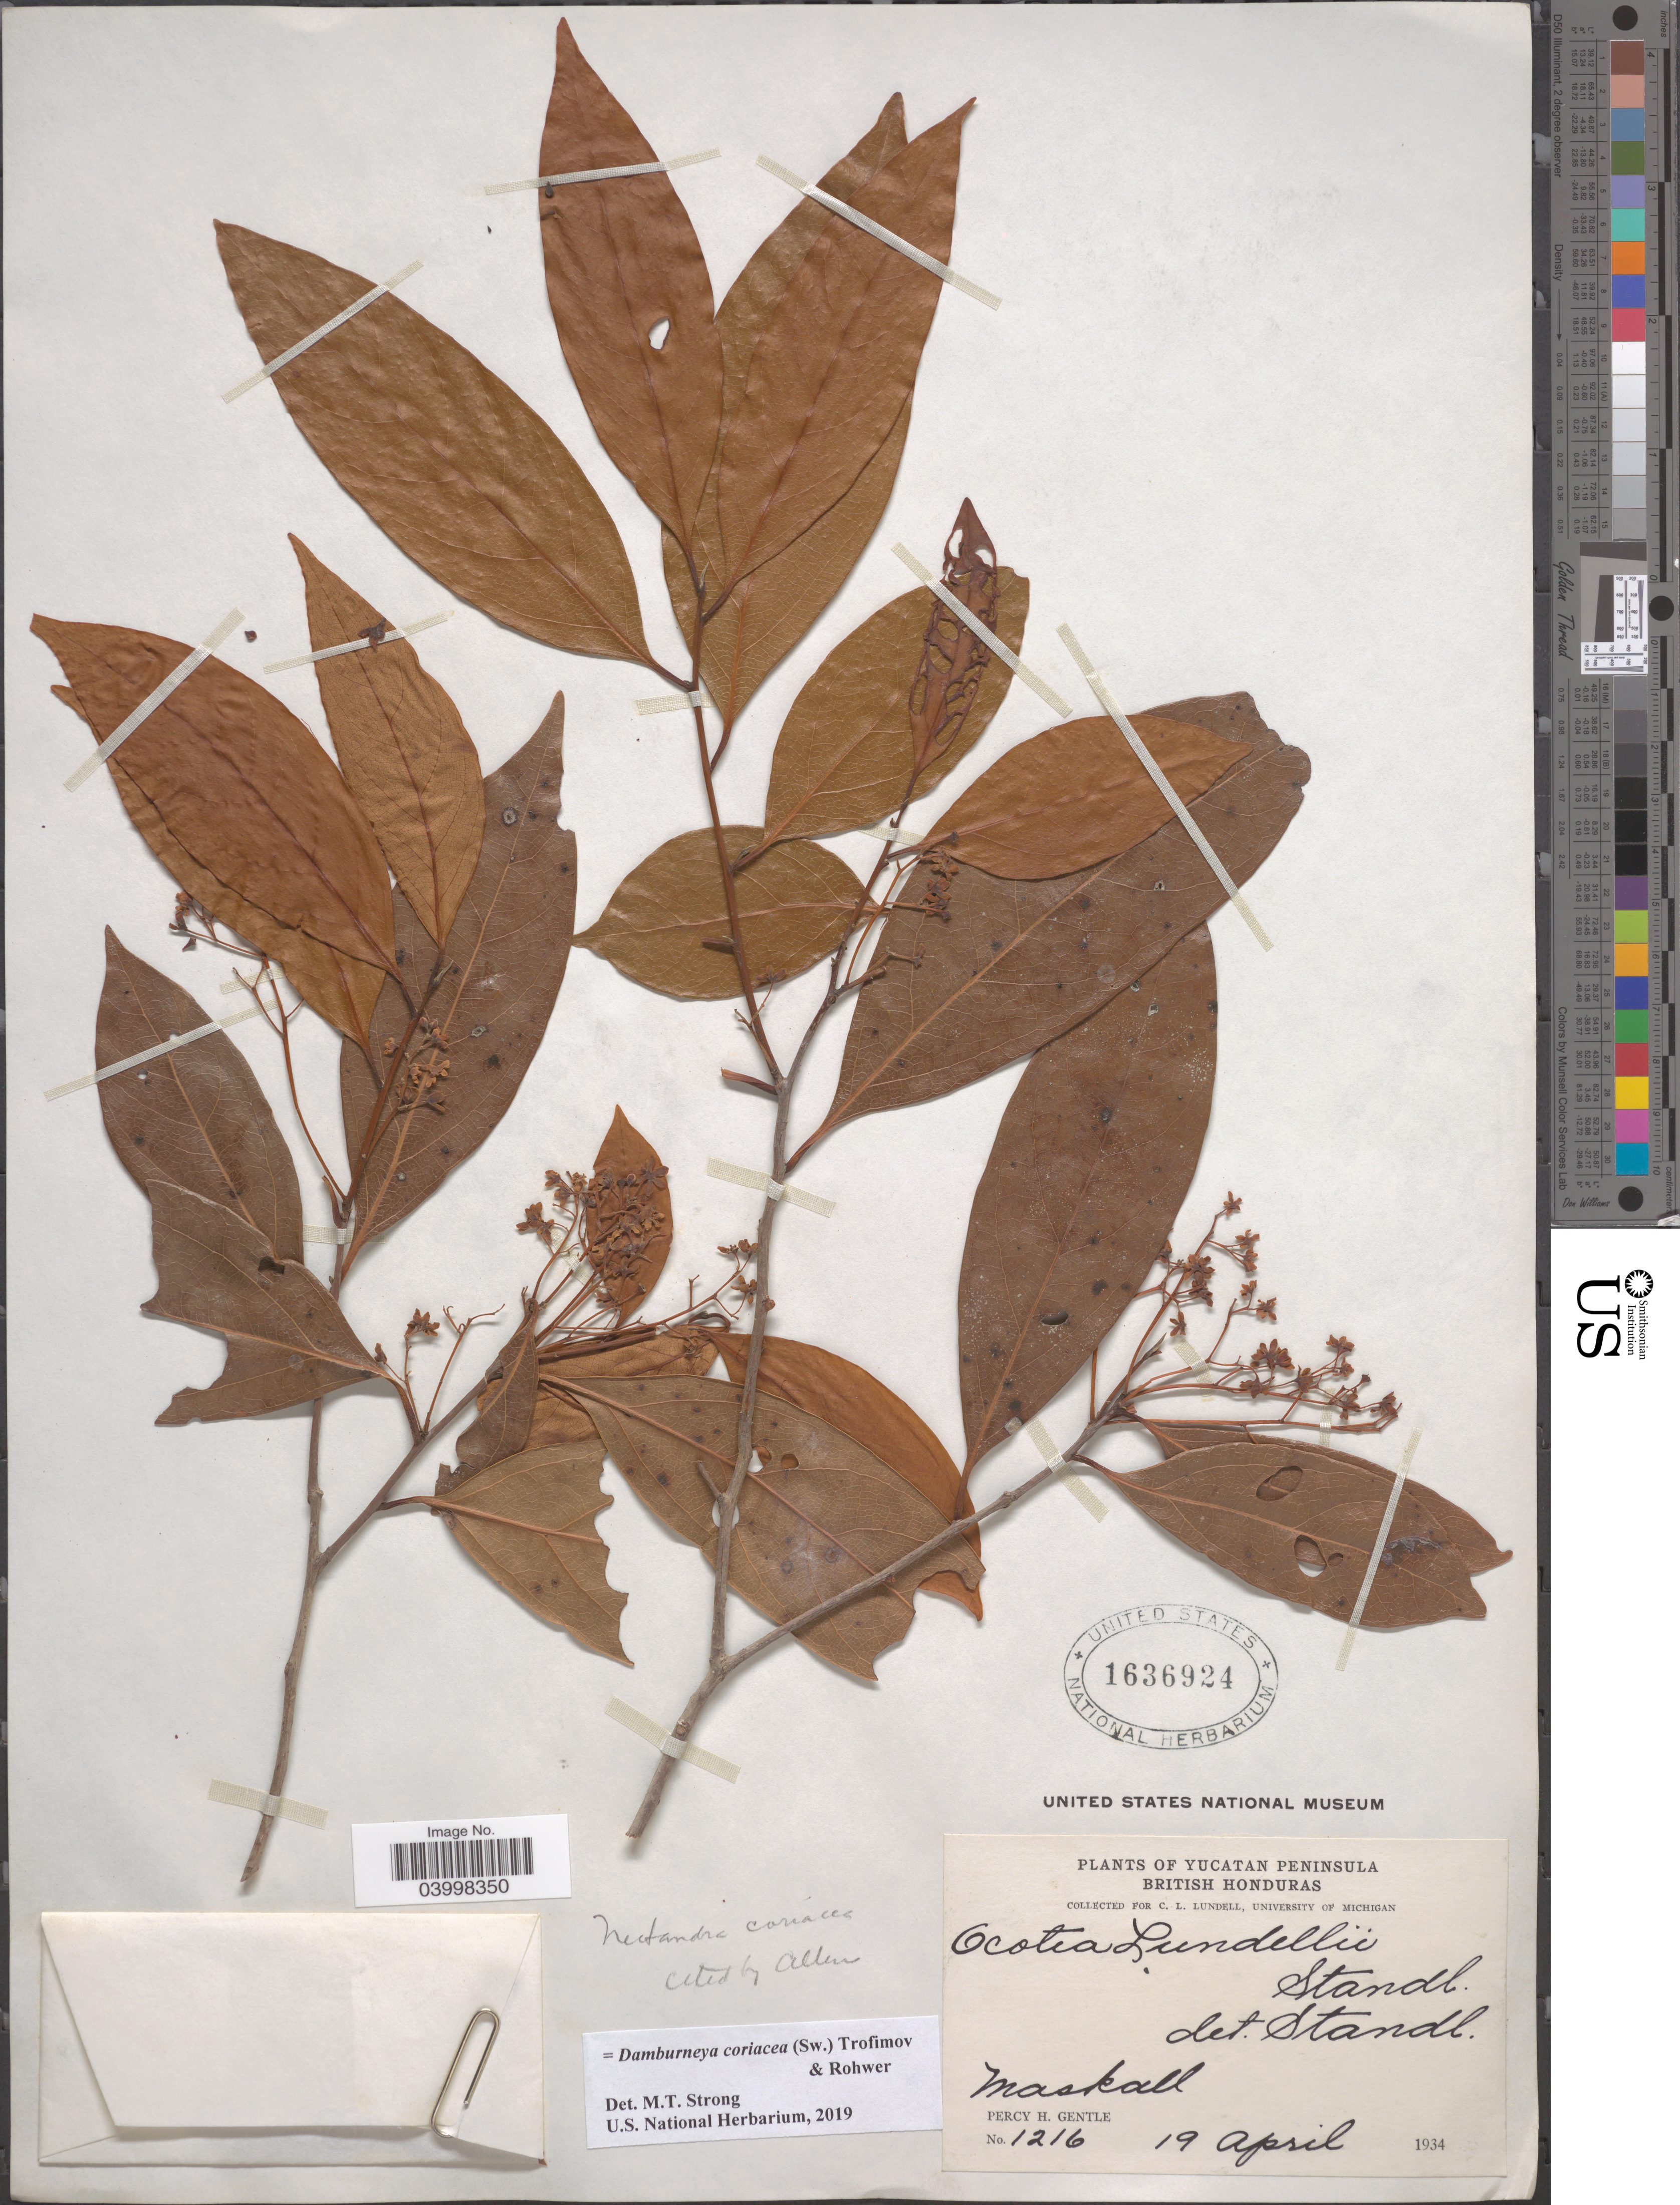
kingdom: Plantae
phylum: Tracheophyta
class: Magnoliopsida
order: Laurales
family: Lauraceae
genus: Damburneya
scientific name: Damburneya coriacea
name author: (Sw.) Trofimov & Rohwer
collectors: P. H. Gentle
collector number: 1216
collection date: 1934-04-19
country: Belize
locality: Yucatan Peninsula. British Honduras. Maskall.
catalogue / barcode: US 1636924